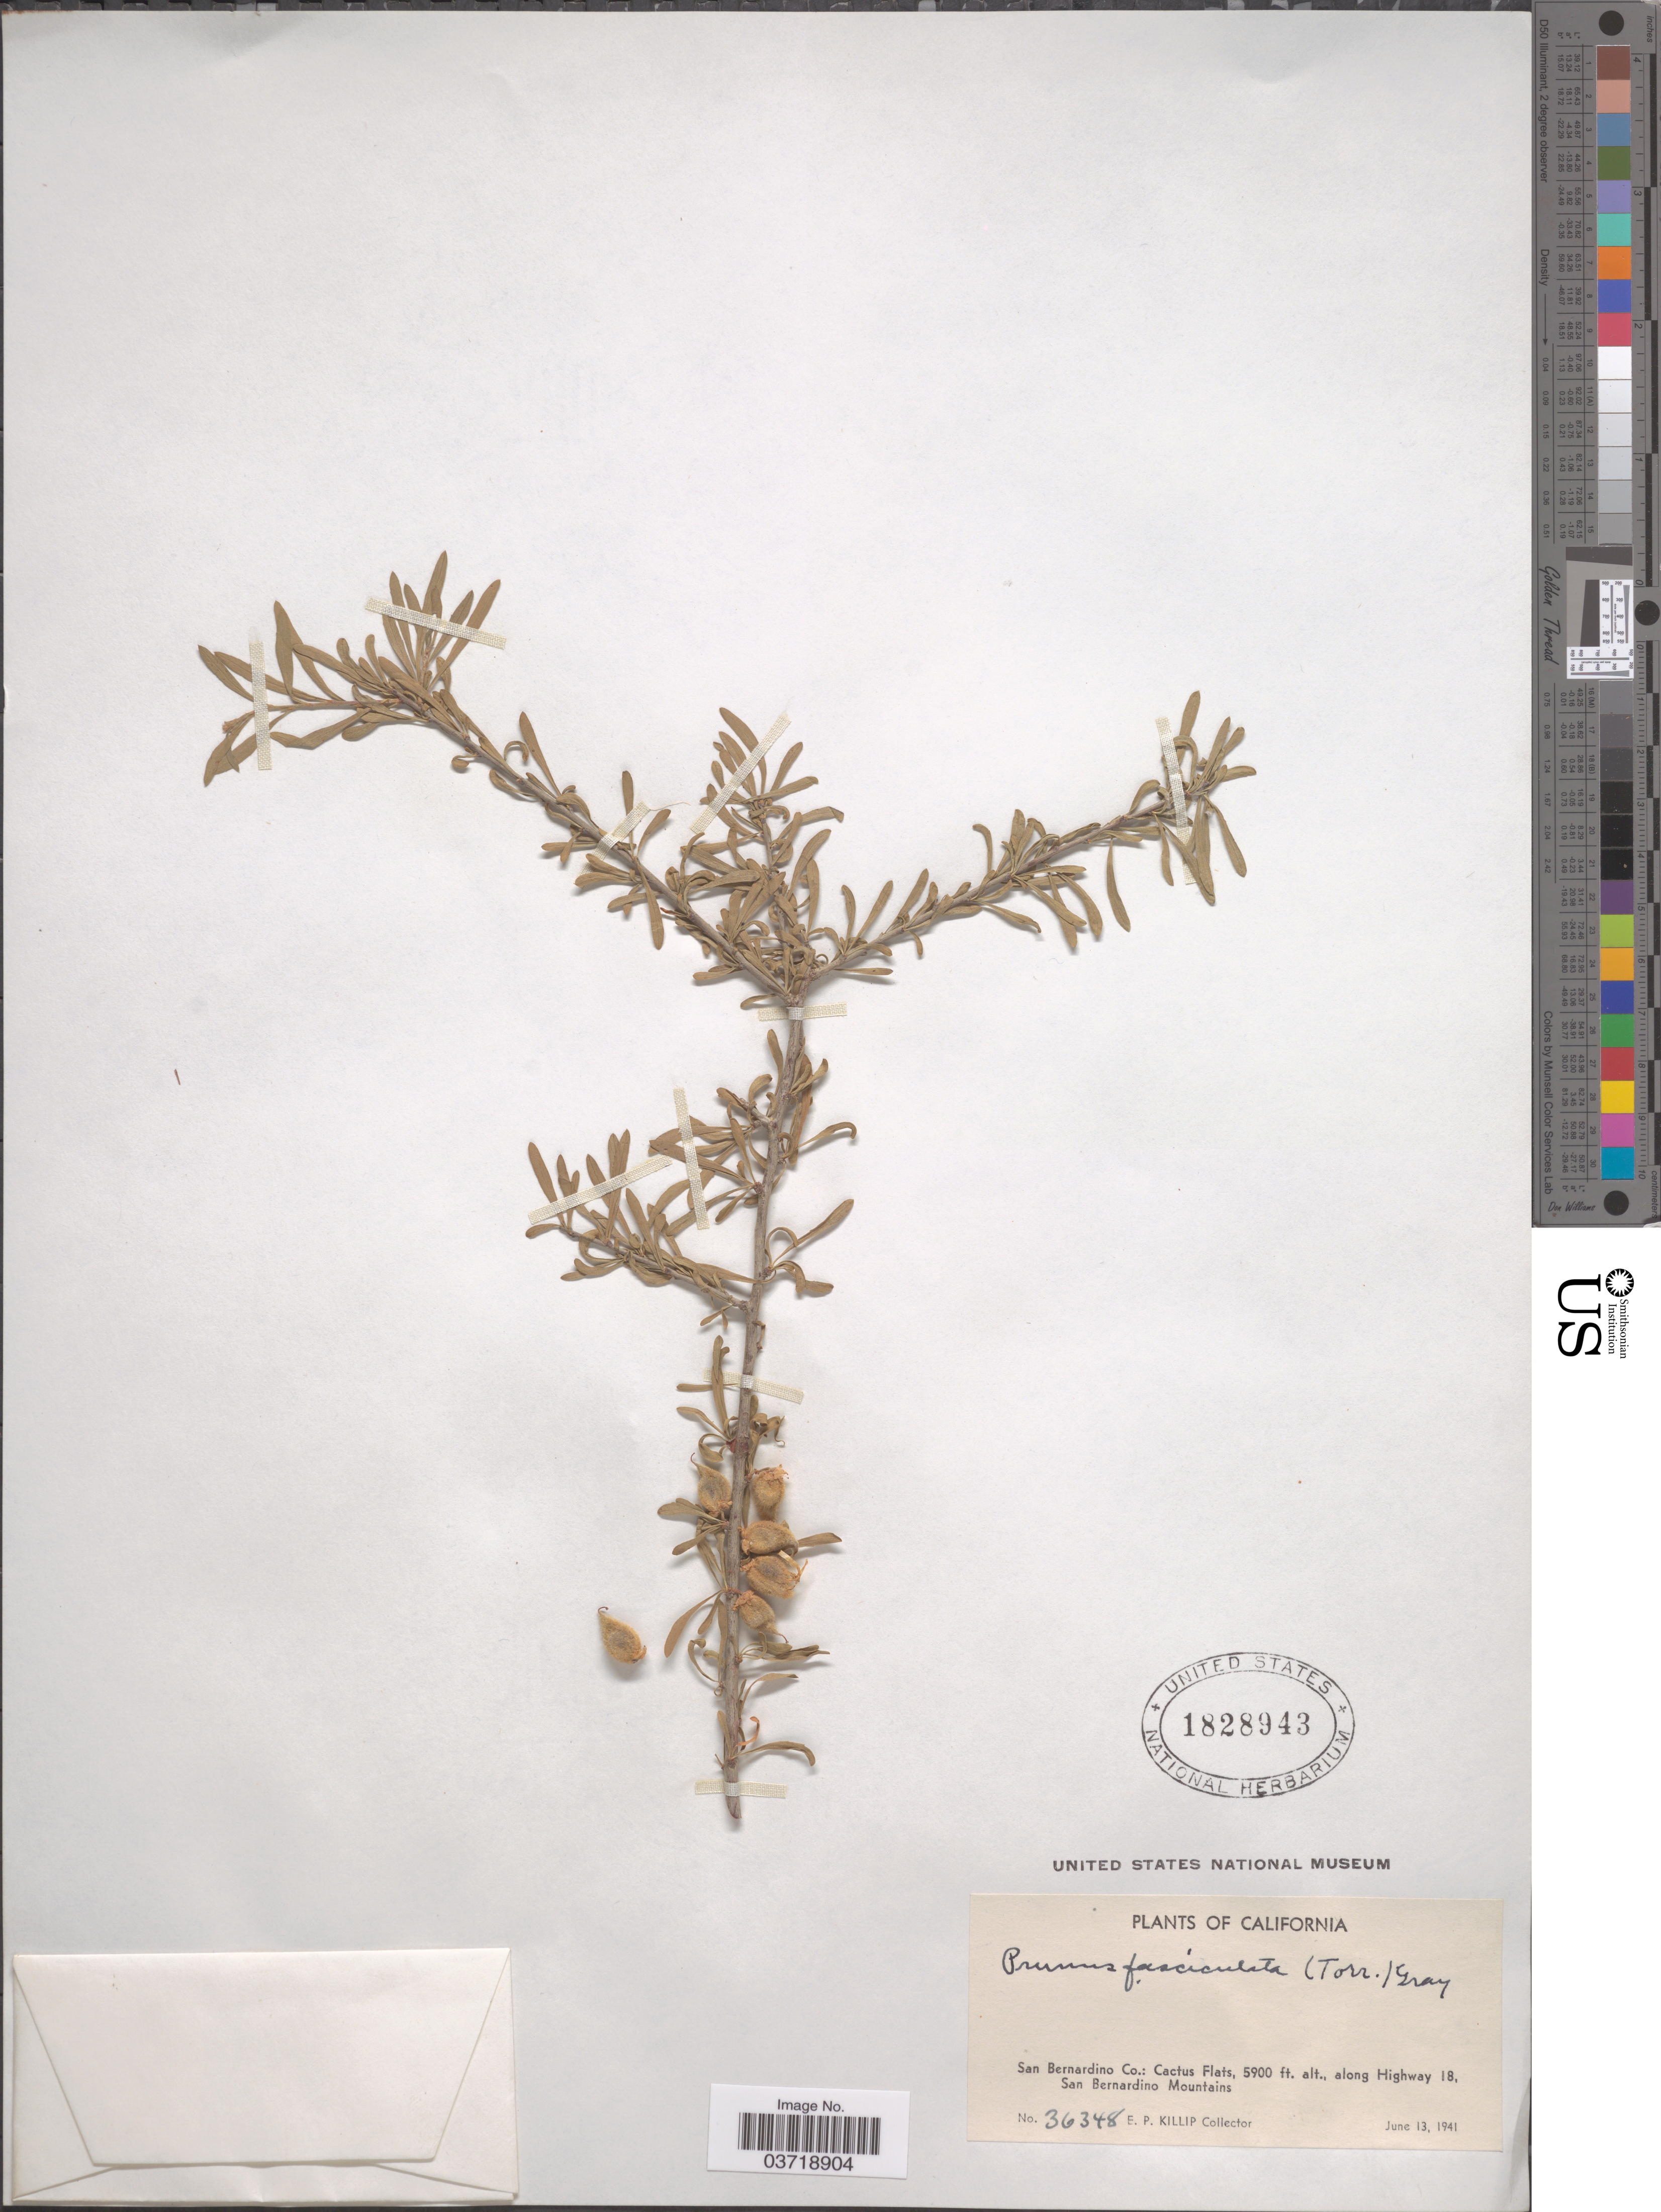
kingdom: Plantae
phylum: Tracheophyta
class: Magnoliopsida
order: Rosales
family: Rosaceae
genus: Prunus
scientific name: Prunus fasciculata var. fasciculata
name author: (Torr.) A. Gray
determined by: Strong, Mark T., (BOT), Smithsonian Institution - National Museum of Natural History (UNITED STATES)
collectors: E. P. Killip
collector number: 36348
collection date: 1941-06-13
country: United States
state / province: California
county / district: San Bernardino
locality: San Bernardino Co.: Cactus Flats, along Highway 18, San Bernardino Mountains.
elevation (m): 1798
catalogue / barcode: US 1828943